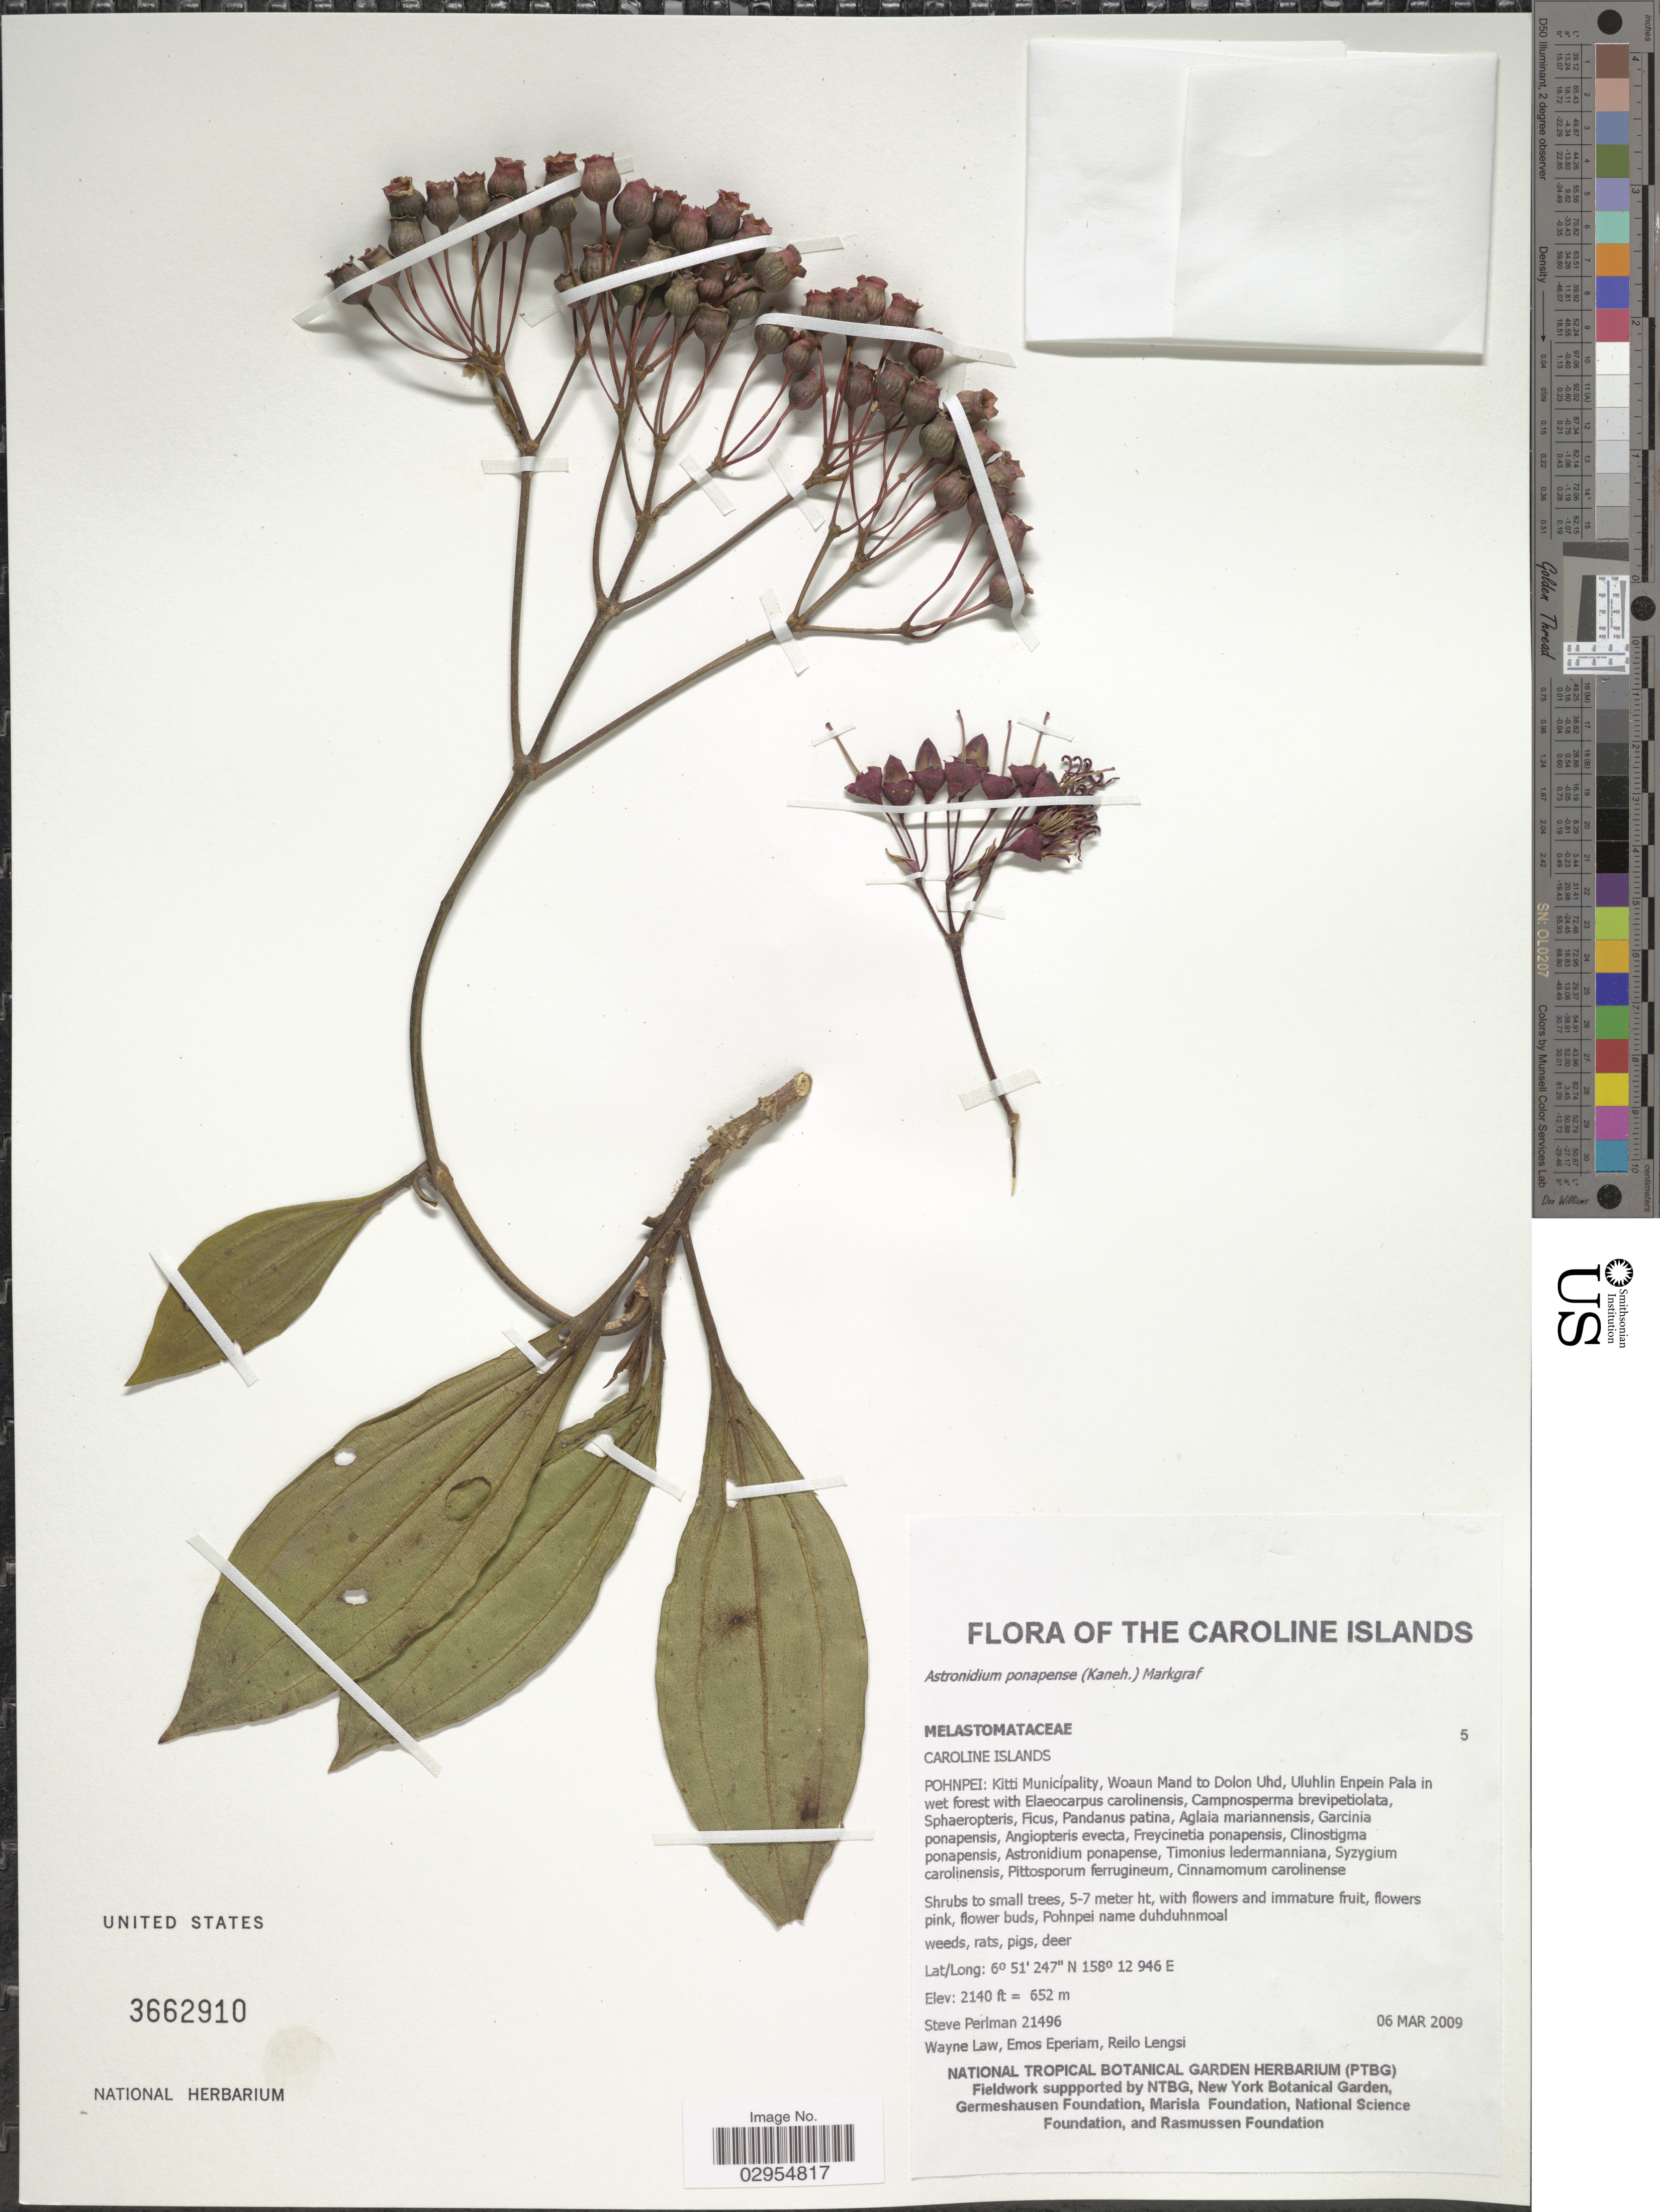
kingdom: Plantae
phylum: Tracheophyta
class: Magnoliopsida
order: Myrtales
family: Melastomataceae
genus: Astronidium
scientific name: Astronidium ponapense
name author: (Kaneh.) Markgr.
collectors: S. Perlman, W. Law, E. Eperiam & R. Lengsi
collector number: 21496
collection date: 2009-03-06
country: Micronesia, Federated States of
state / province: Pohnpei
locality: Caroline Islands. Pohnpei: Kitti Municípality, Woaun Mand to Dolon Uhd, uluhlin Enpein Pala in wet forest.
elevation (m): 652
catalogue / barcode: US 3662910